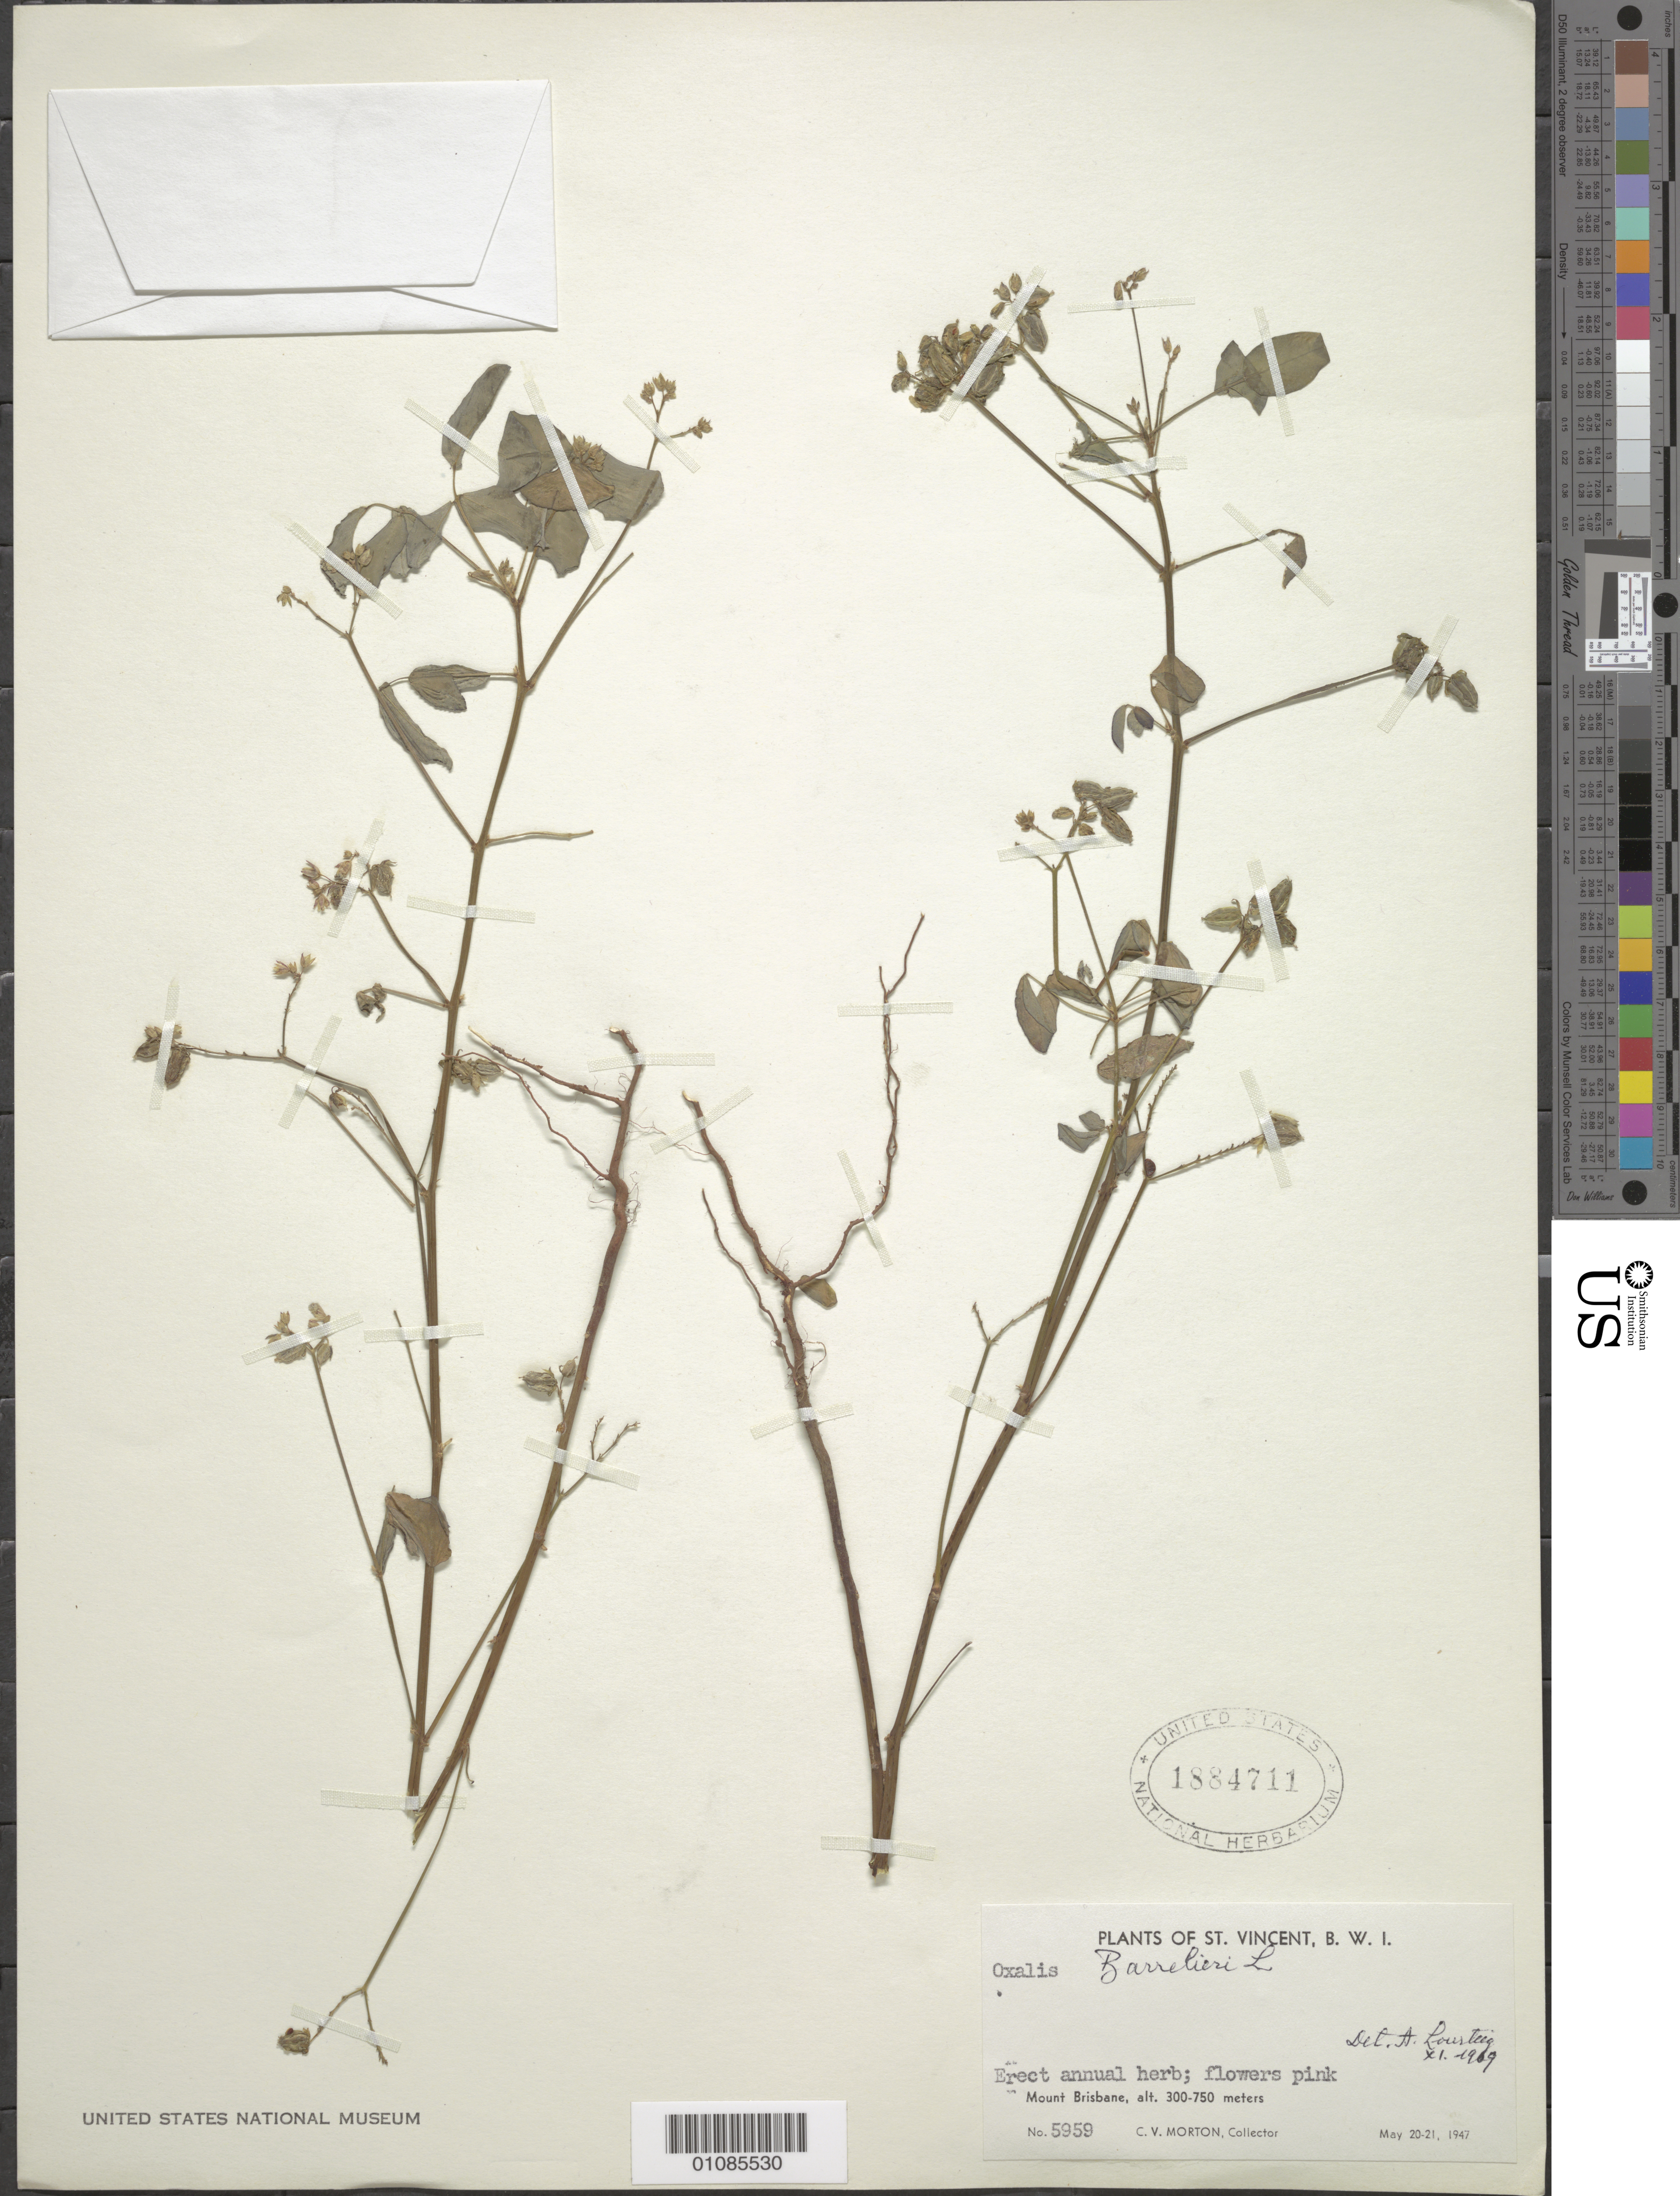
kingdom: Plantae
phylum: Tracheophyta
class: Magnoliopsida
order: Oxalidales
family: Oxalidaceae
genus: Oxalis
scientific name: Oxalis barrelieri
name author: L.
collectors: C. V. Morton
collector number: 5959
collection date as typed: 20 May 1947 to 21 May 1947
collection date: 1947-05-20/1947-05-21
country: St. Vincent - Grenadines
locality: Mount Brisbane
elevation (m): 300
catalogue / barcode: US 1884711